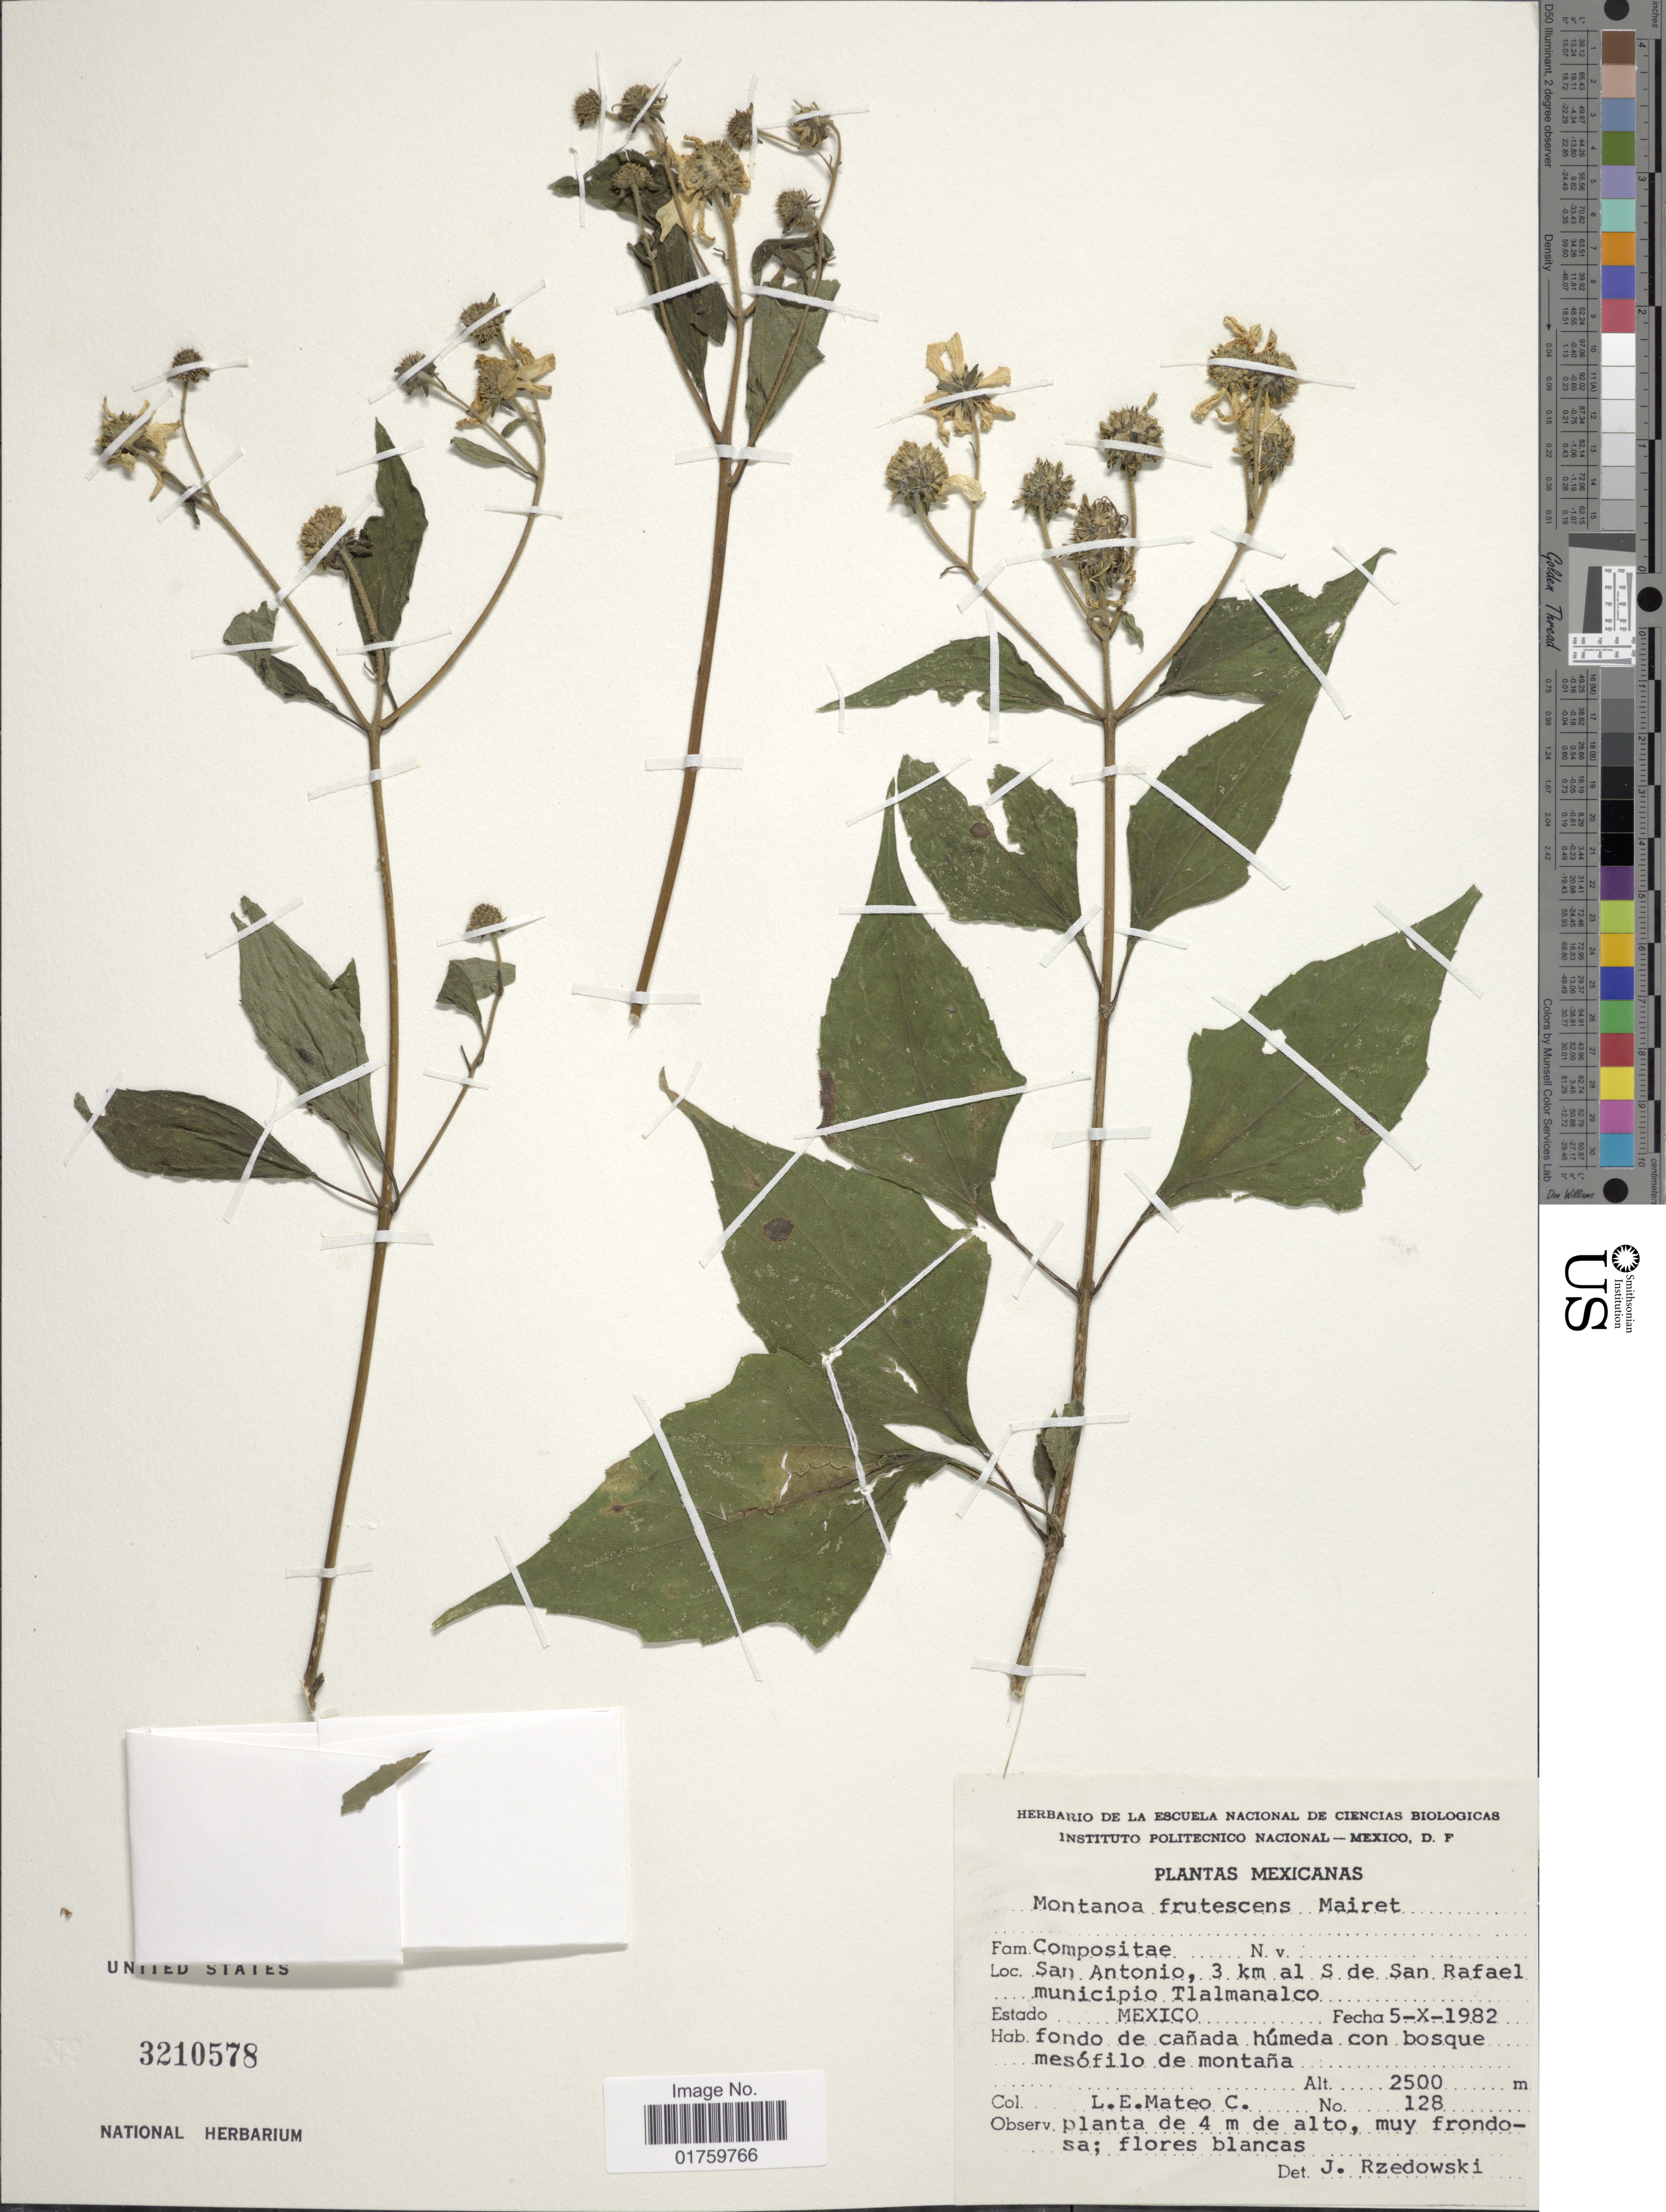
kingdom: Plantae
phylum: Tracheophyta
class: Magnoliopsida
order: Asterales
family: Asteraceae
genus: Montanoa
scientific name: Montanoa frutescens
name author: Mairet ex DC.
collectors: L. Mateo. Cid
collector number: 128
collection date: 1982-10-05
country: Mexico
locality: San Antonio, 3 km al S de San Rafael municipio Tlalmanalco.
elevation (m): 2500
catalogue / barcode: US 3210578